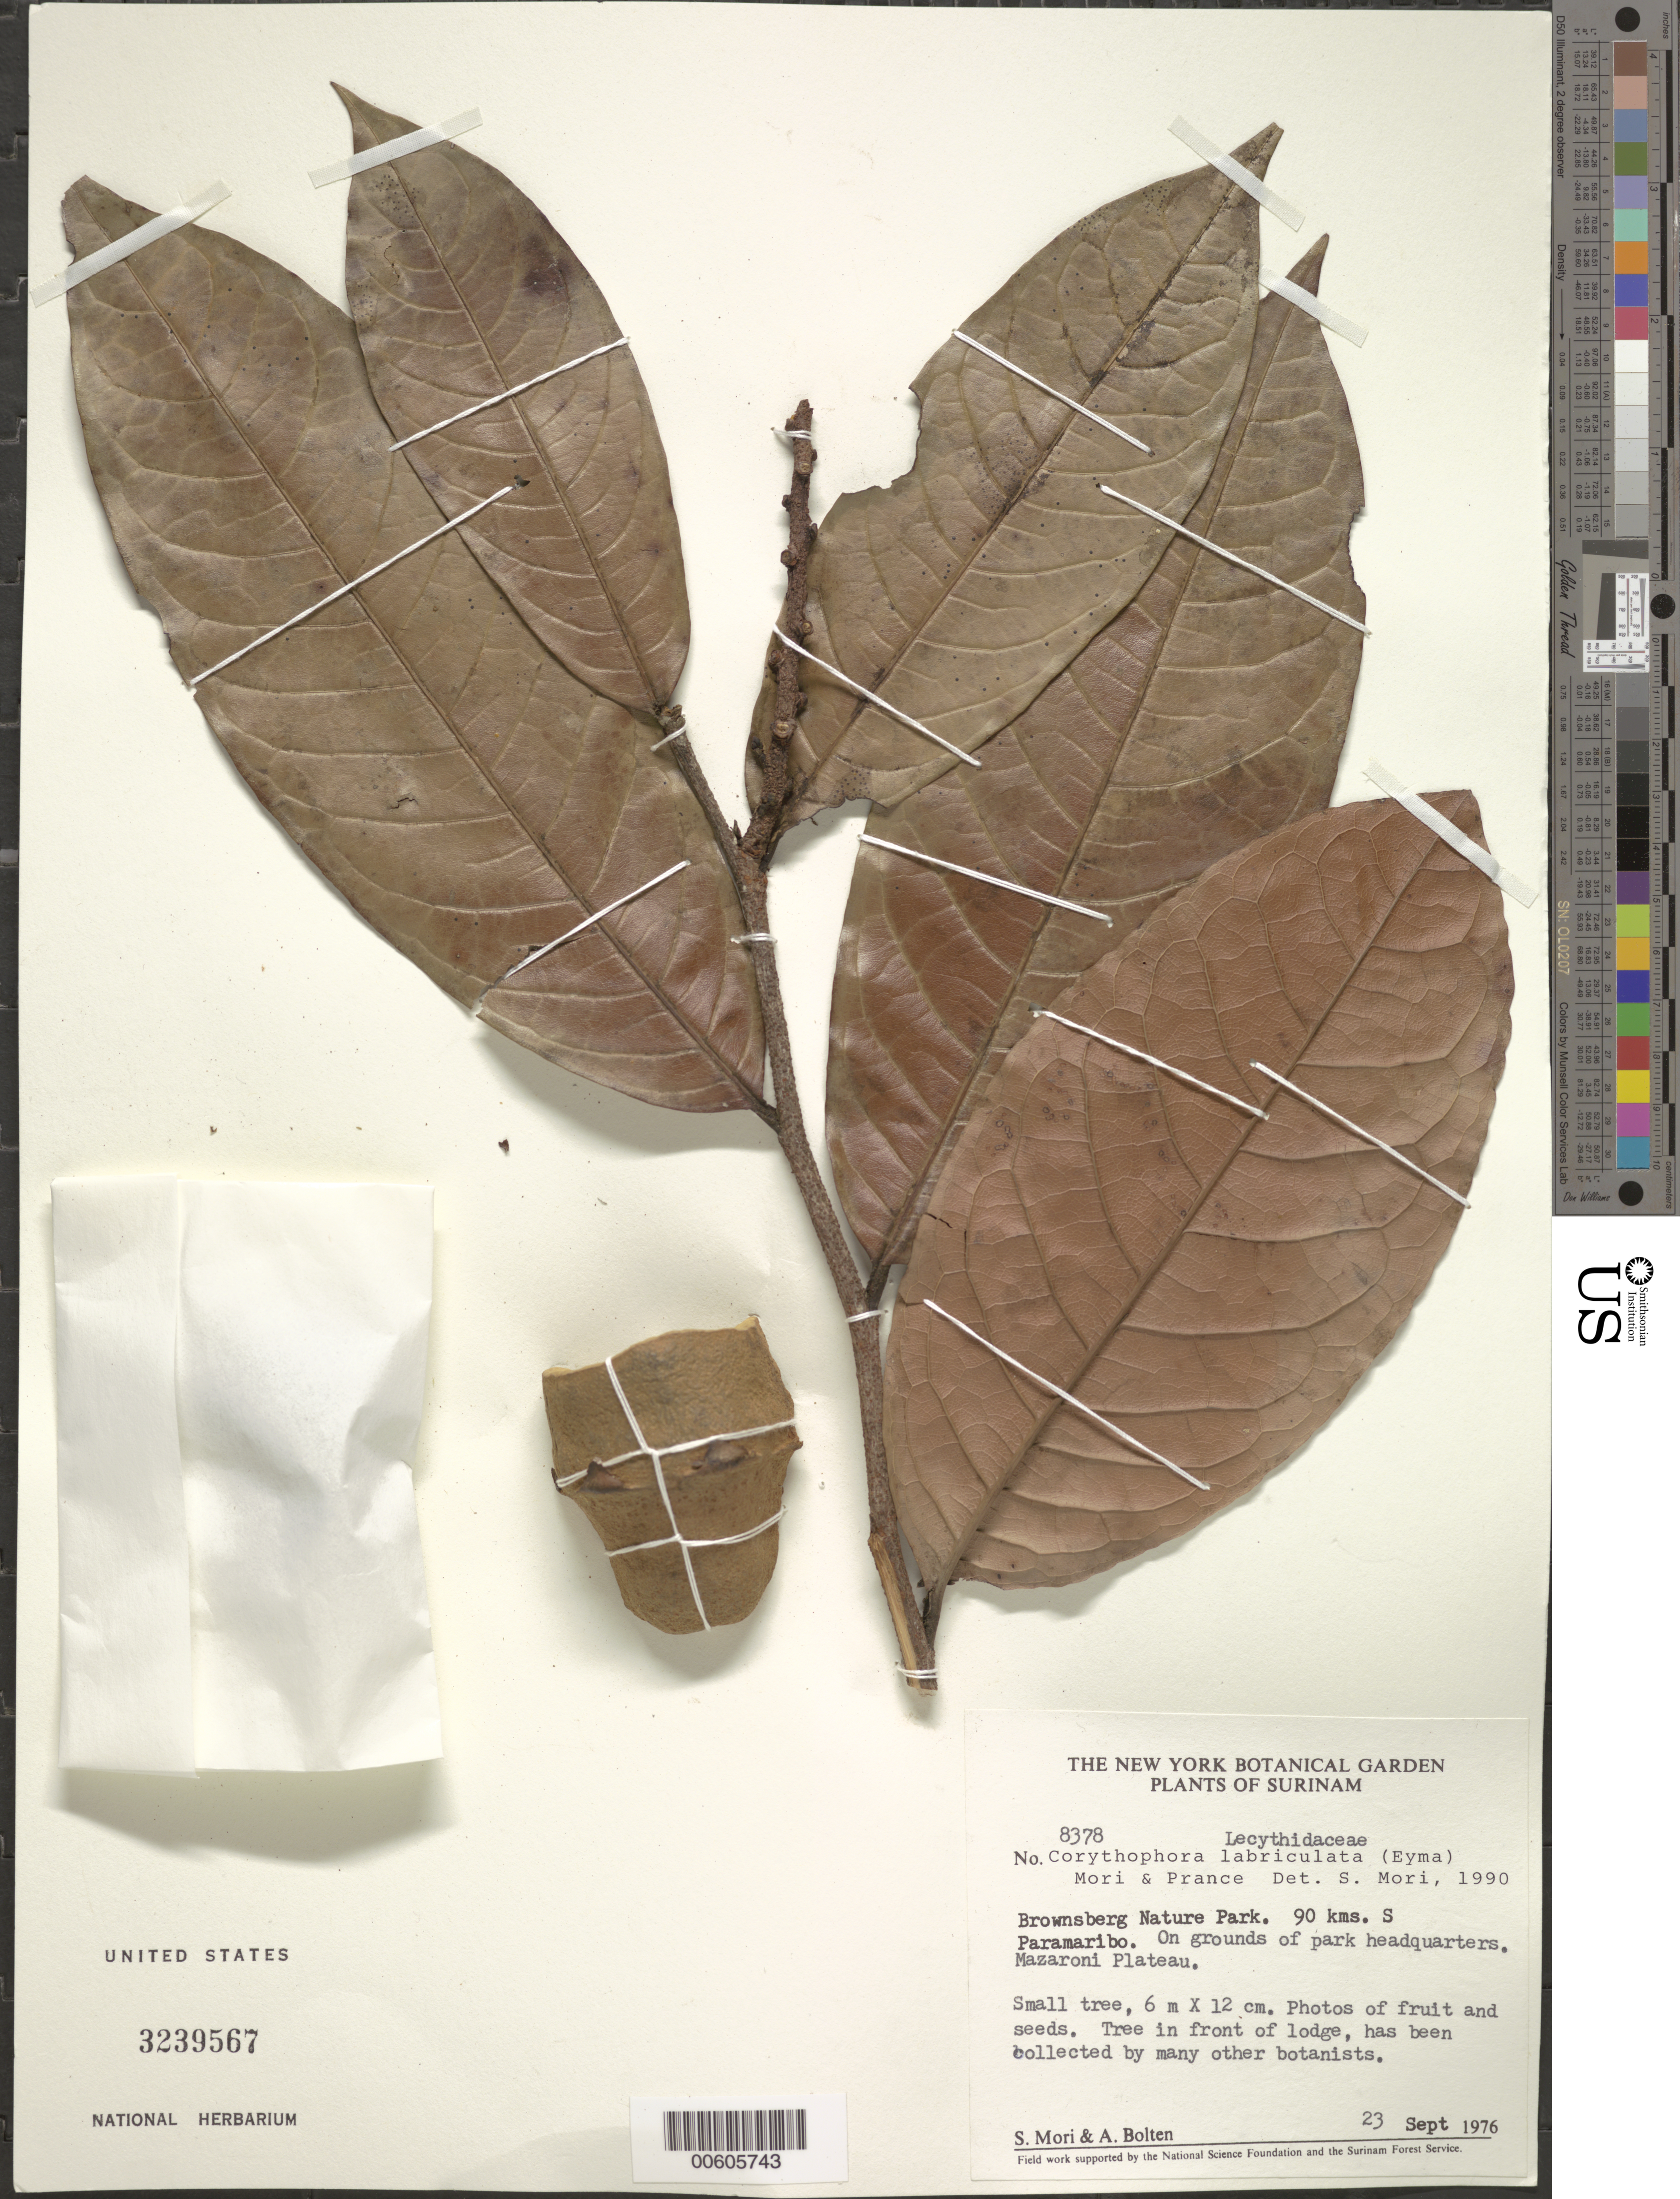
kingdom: Plantae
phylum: Tracheophyta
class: Magnoliopsida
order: Ericales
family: Lecythidaceae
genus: Corythophora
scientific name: Corythophora labriculata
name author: (Eyma) S.A. Mori & Prance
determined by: Mori, Scott A.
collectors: S. Mori & A. Bolten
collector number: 8378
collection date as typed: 23-Sep-76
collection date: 1976-09-23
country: Suriname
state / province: Brokopondo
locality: Brownsberg Nature Reserve, 90 km S of Paramraibo, Mazaroni Plateau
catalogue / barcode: US 3239567